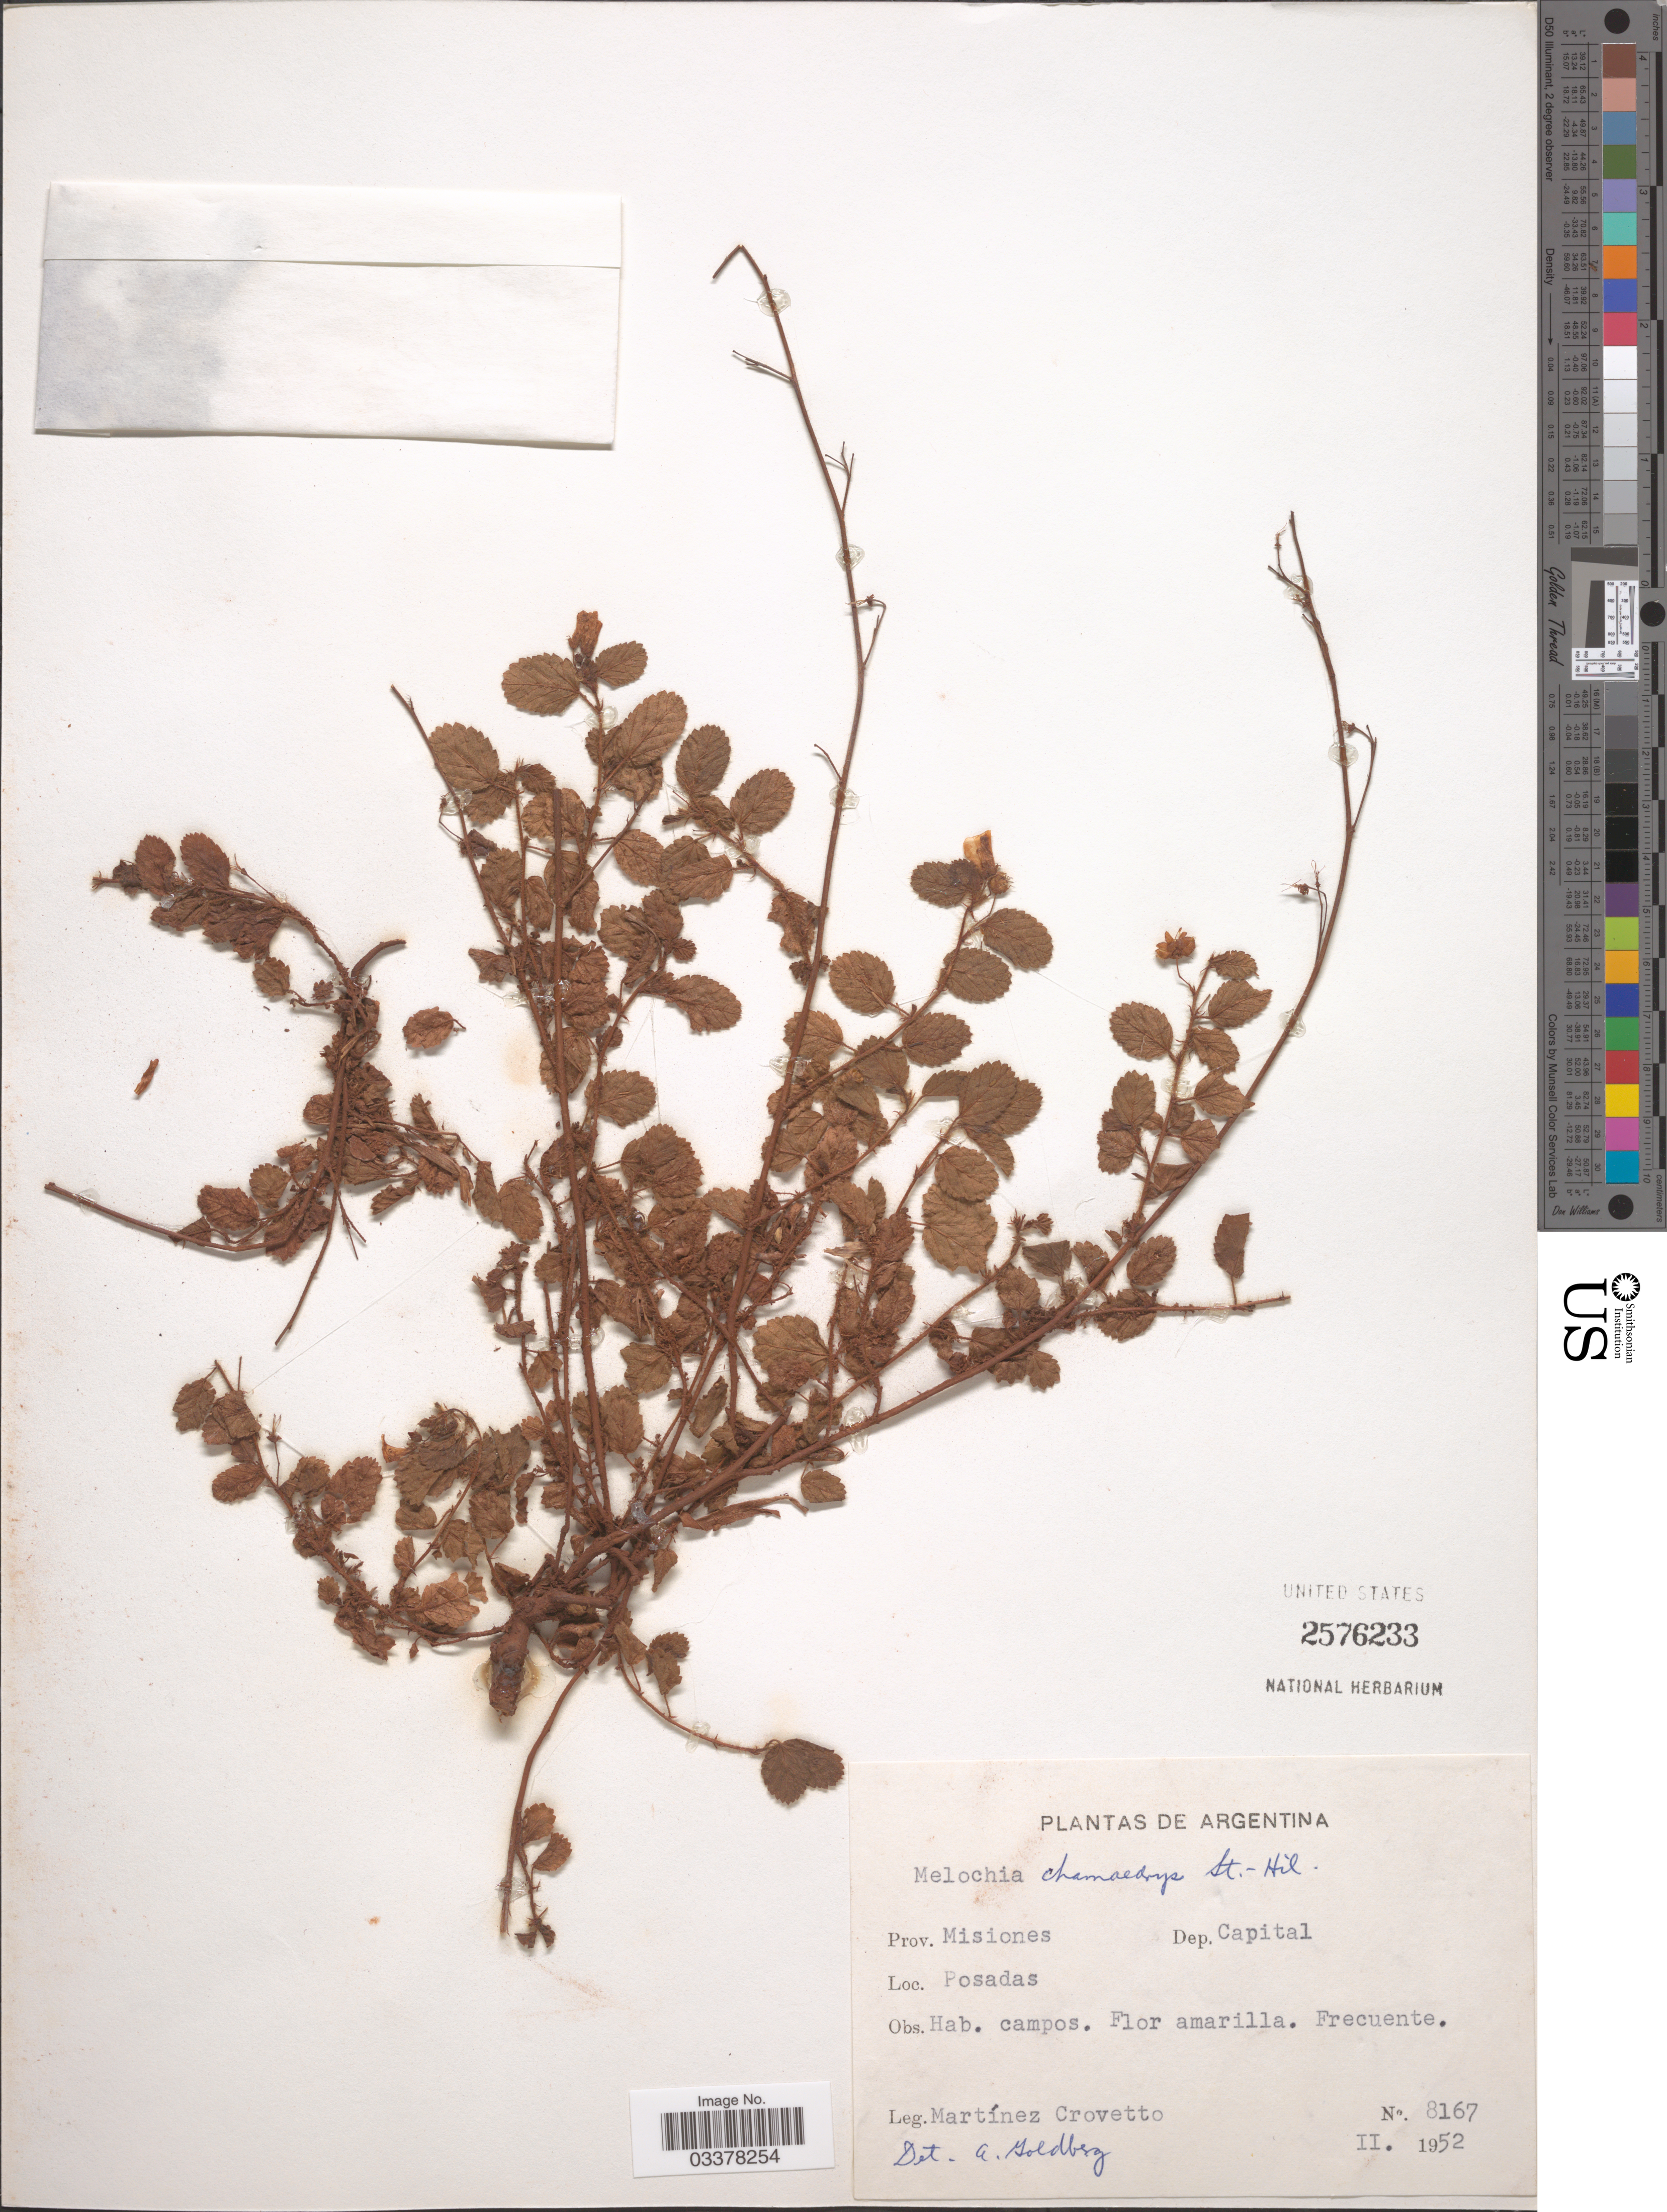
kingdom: Plantae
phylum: Tracheophyta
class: Magnoliopsida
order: Malvales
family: Malvaceae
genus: Melochia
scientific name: Melochia chamaedrys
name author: A. St.-Hil.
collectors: M. Crovetto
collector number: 8167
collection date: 1952-02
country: Argentina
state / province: Misiones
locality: Dep. Capital. Posadas.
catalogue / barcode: US 2576233